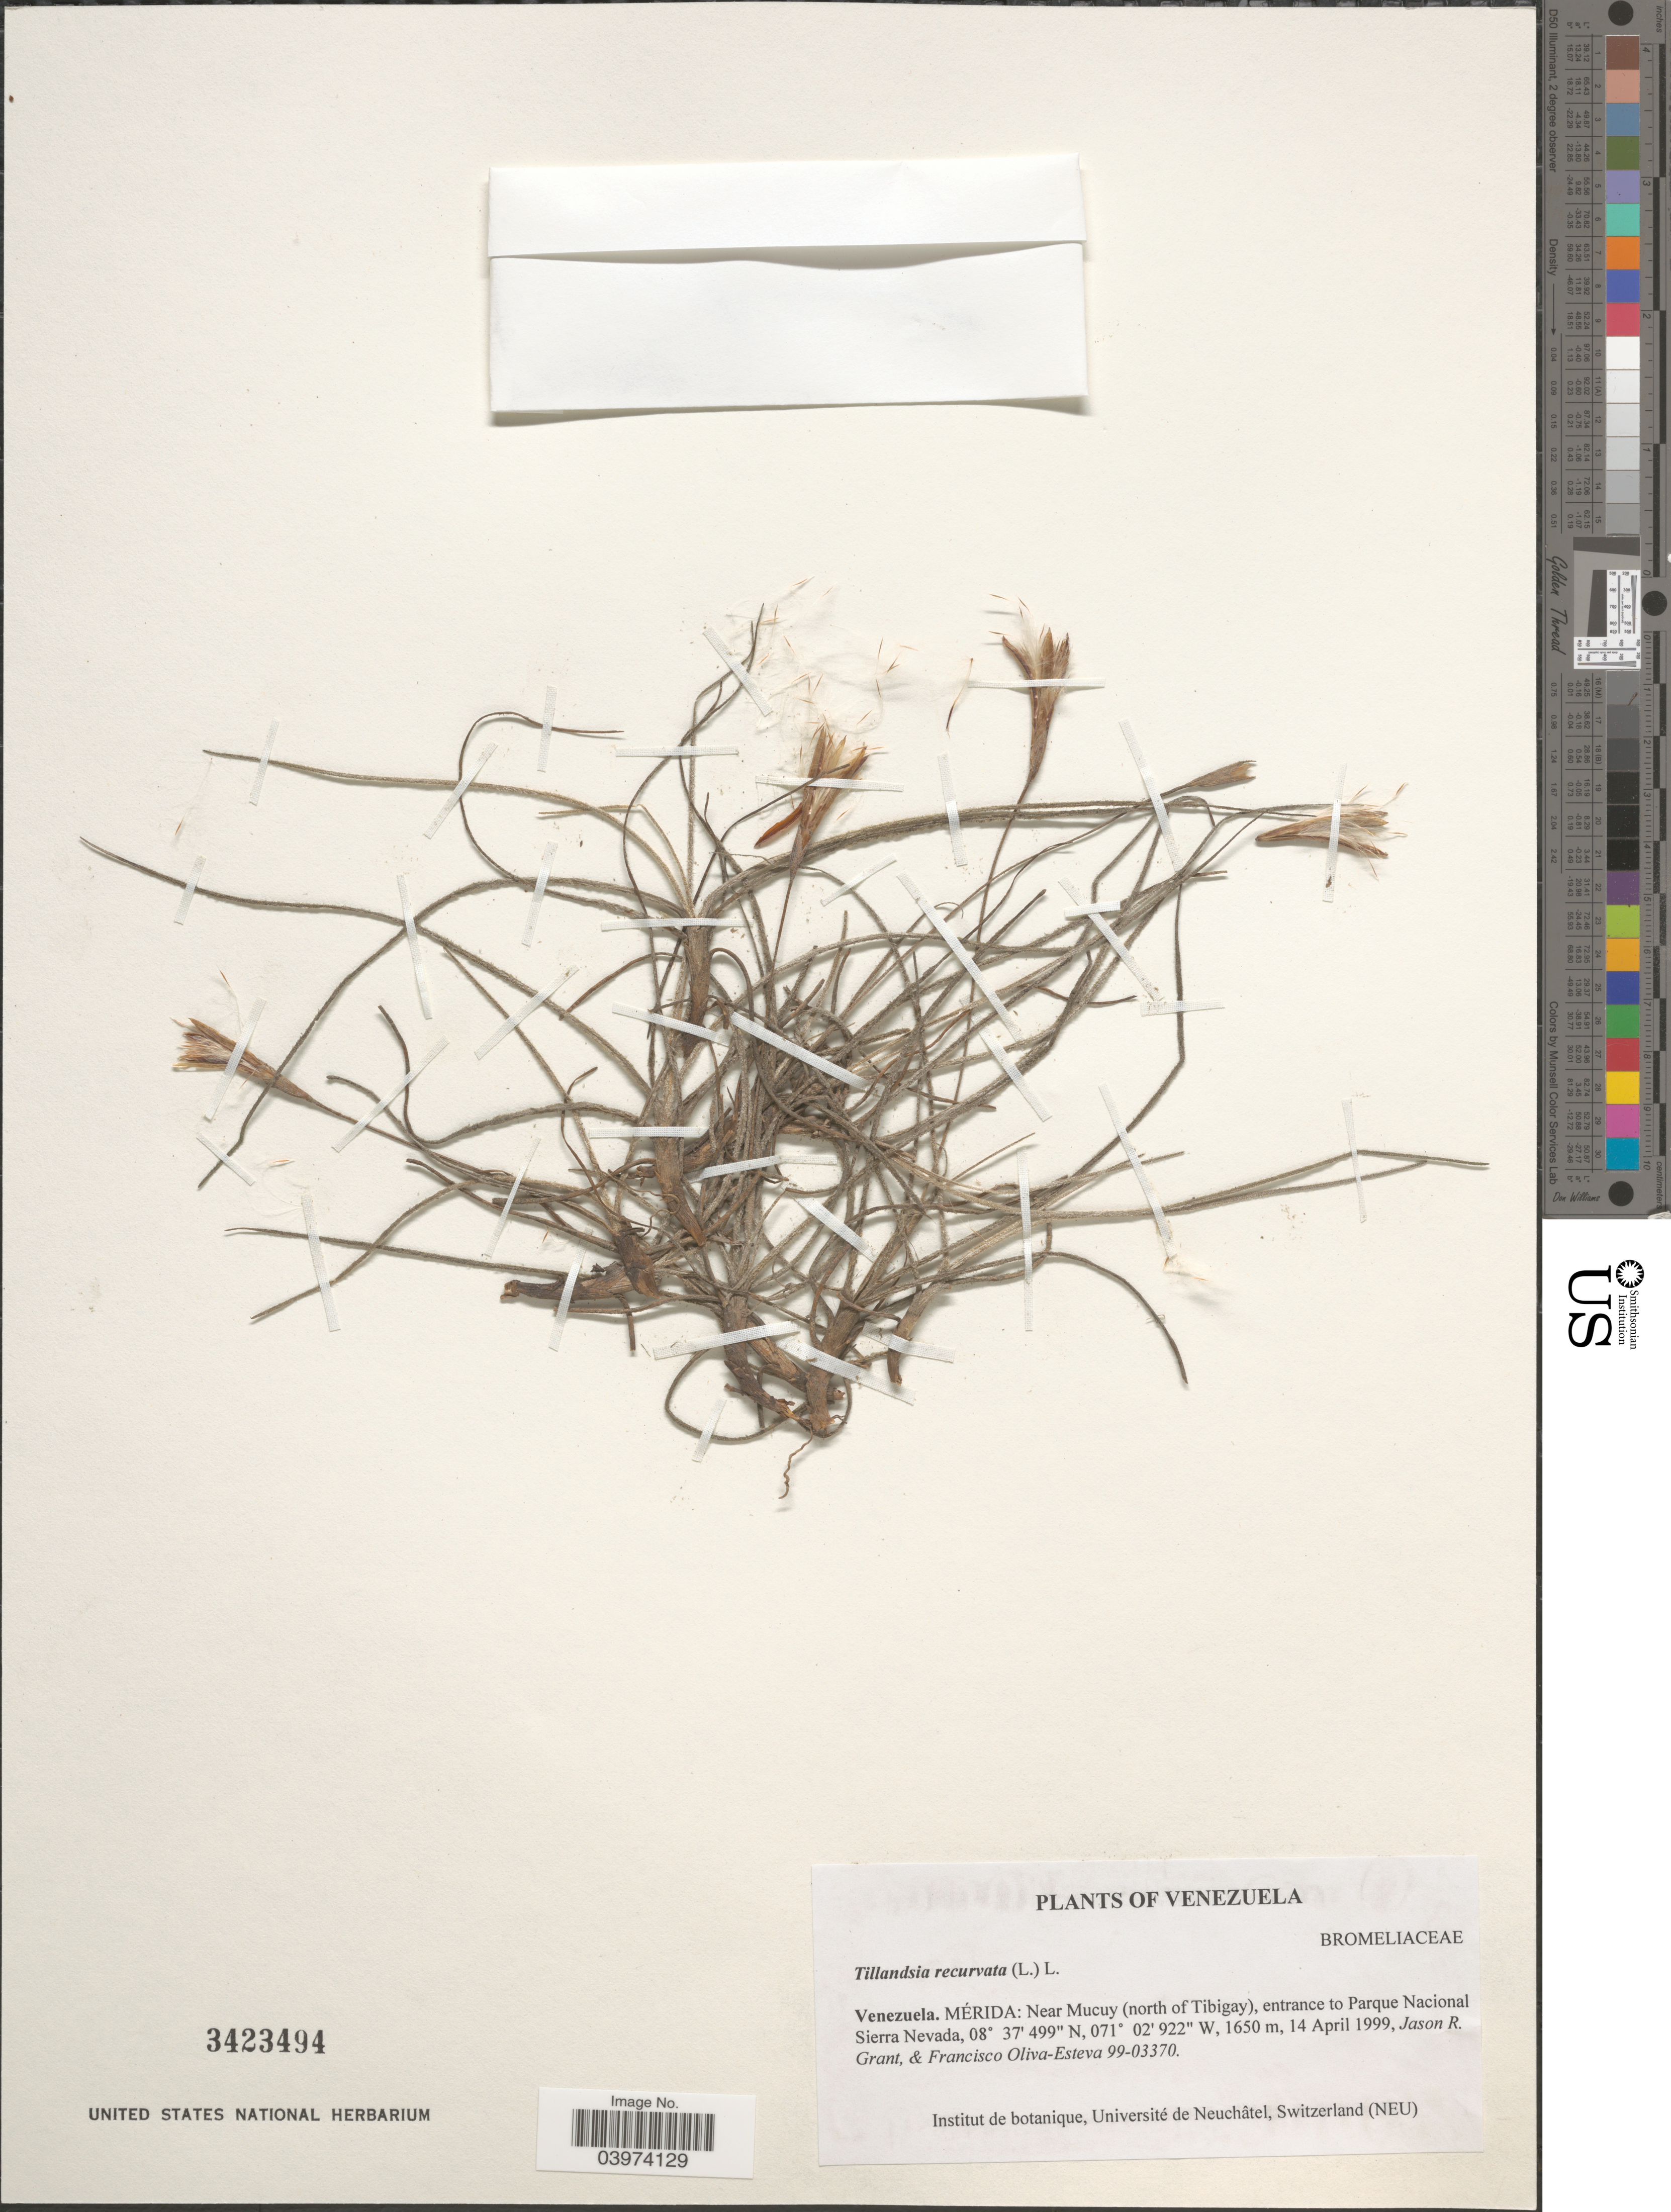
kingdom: Plantae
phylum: Tracheophyta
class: Liliopsida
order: Poales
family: Bromeliaceae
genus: Tillandsia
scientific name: Tillandsia recurvata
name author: L.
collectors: J. R. Grant & F. Oliva-Esteva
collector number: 99-03370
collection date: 1999-04-14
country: Venezuela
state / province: Merida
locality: Near Mucuy (north of Tibigay), entrance to Parque Nacional Sierra Nevada.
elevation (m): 1650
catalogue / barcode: US 3423494